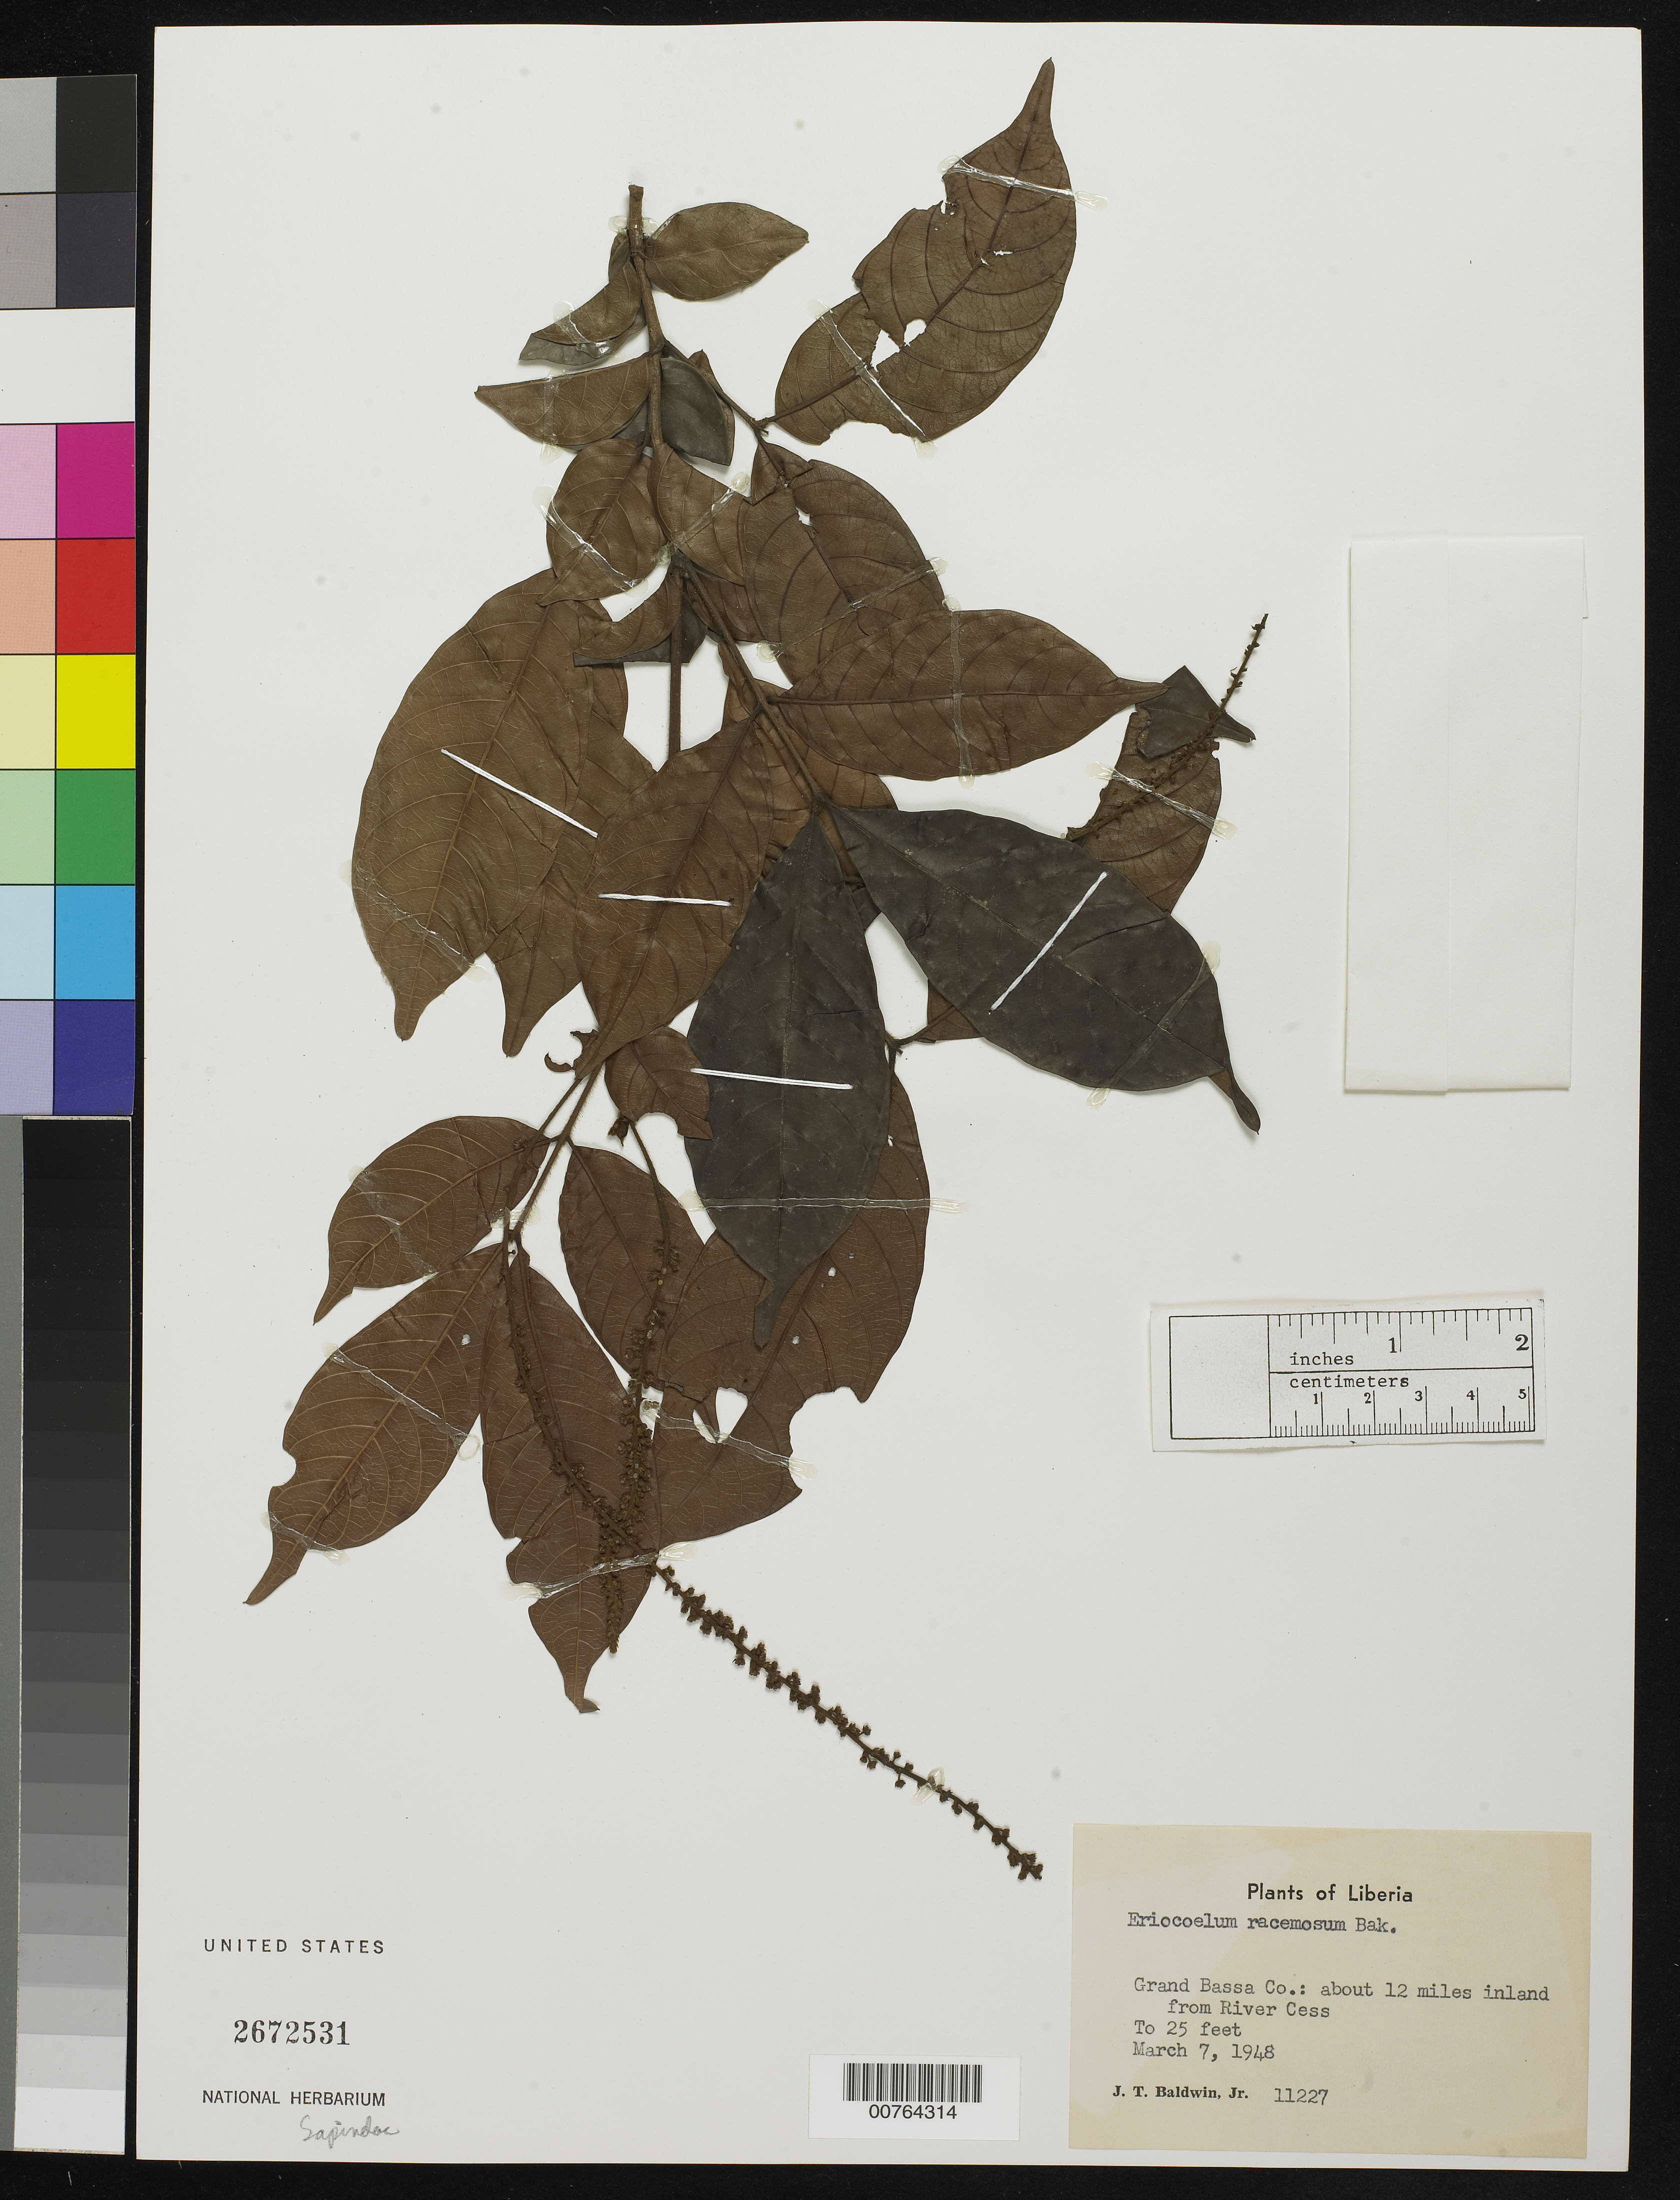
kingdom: Plantae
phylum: Tracheophyta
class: Magnoliopsida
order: Sapindales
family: Sapindaceae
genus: Eriocoelum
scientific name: Eriocoelum racemosum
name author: Baker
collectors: J. T. Baldwin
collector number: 11227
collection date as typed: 07 Mar 1948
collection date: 1948-03-07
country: Liberia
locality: Grand Bassa Co.: about 12 miles inland from River Cess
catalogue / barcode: US 2672531